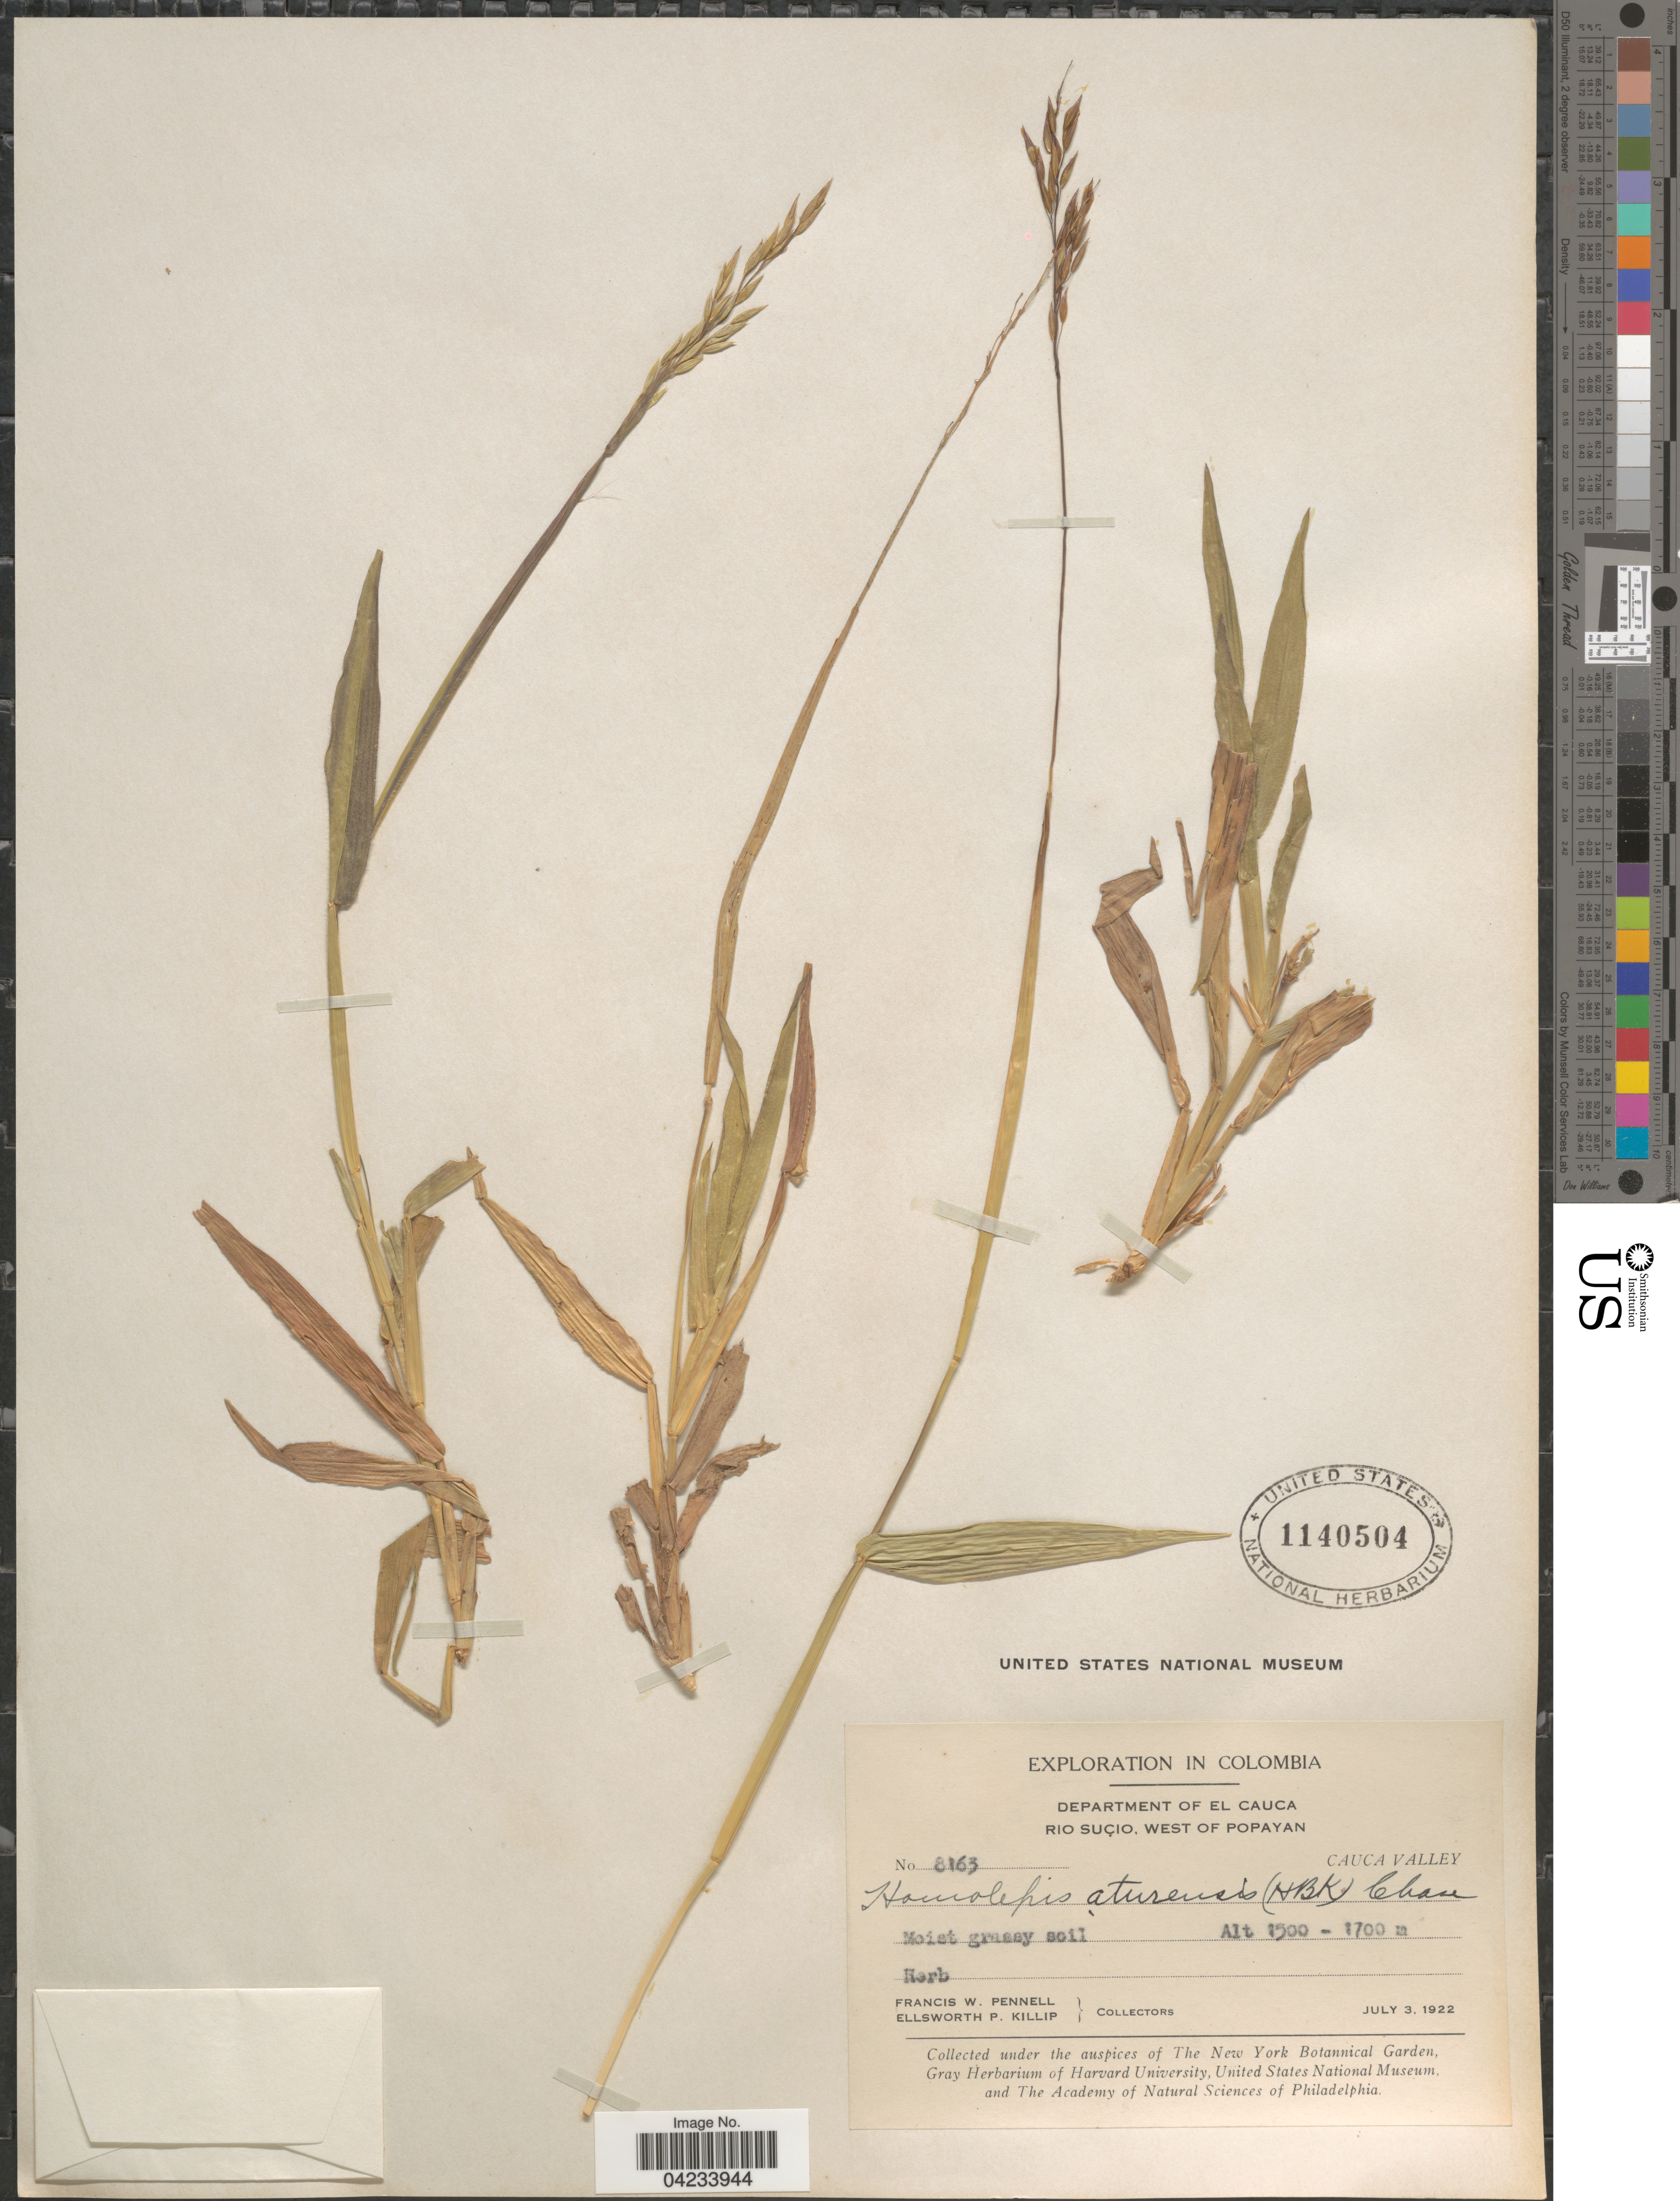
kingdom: Plantae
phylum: Tracheophyta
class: Liliopsida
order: Poales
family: Poaceae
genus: Homolepis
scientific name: Homolepis aturensis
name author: (Kunth) Chase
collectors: F. W. Pennell & E. P. Killip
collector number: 8163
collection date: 1922-07-03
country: Colombia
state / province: Cauca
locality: Exploration in Colombia. Department of El Cauca. Rio Suçio, west of Popayan. Cauca Valley.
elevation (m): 1500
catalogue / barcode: US 1140504